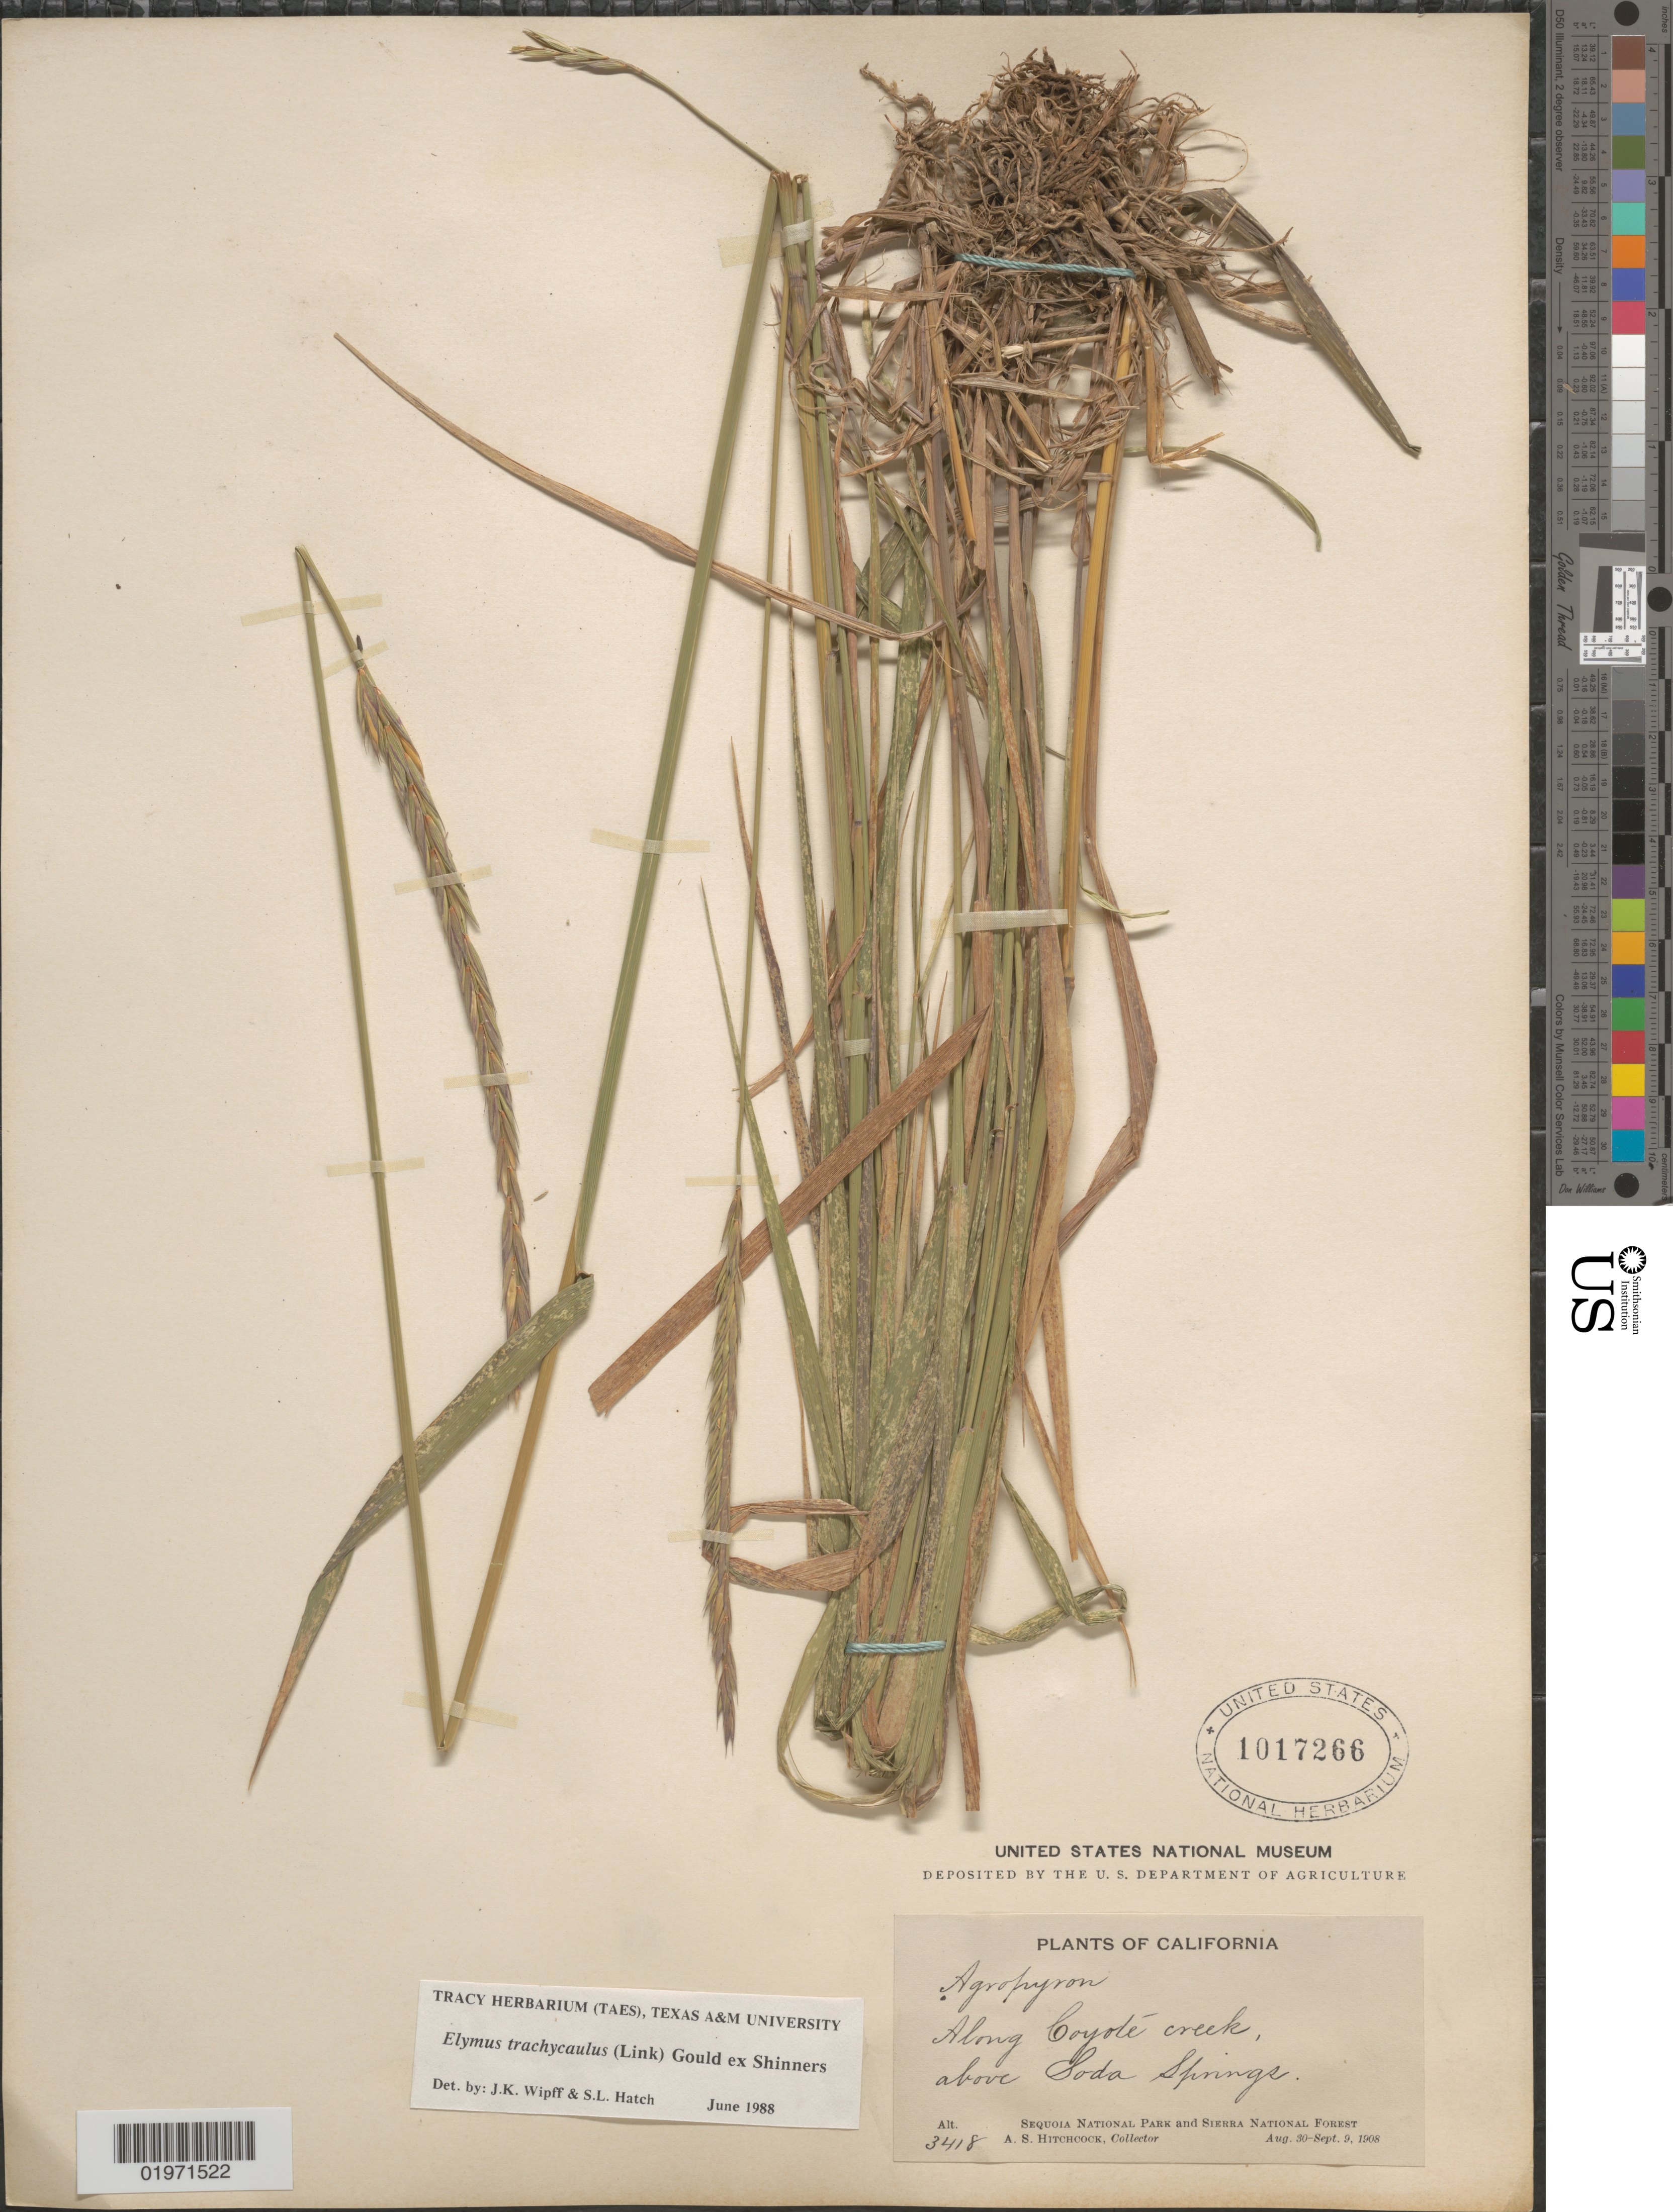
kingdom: Plantae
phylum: Tracheophyta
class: Liliopsida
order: Poales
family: Poaceae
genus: Elymus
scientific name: Elymus trachycaulus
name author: (Link) Gould ex Shinners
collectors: A. S. Hitchcock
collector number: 3418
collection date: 1908-08-30/1908-09-09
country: United States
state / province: California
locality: Along Coyote creek, above Soda Springs. Sequoia National Park and Sierra National Forest.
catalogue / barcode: US 1017266